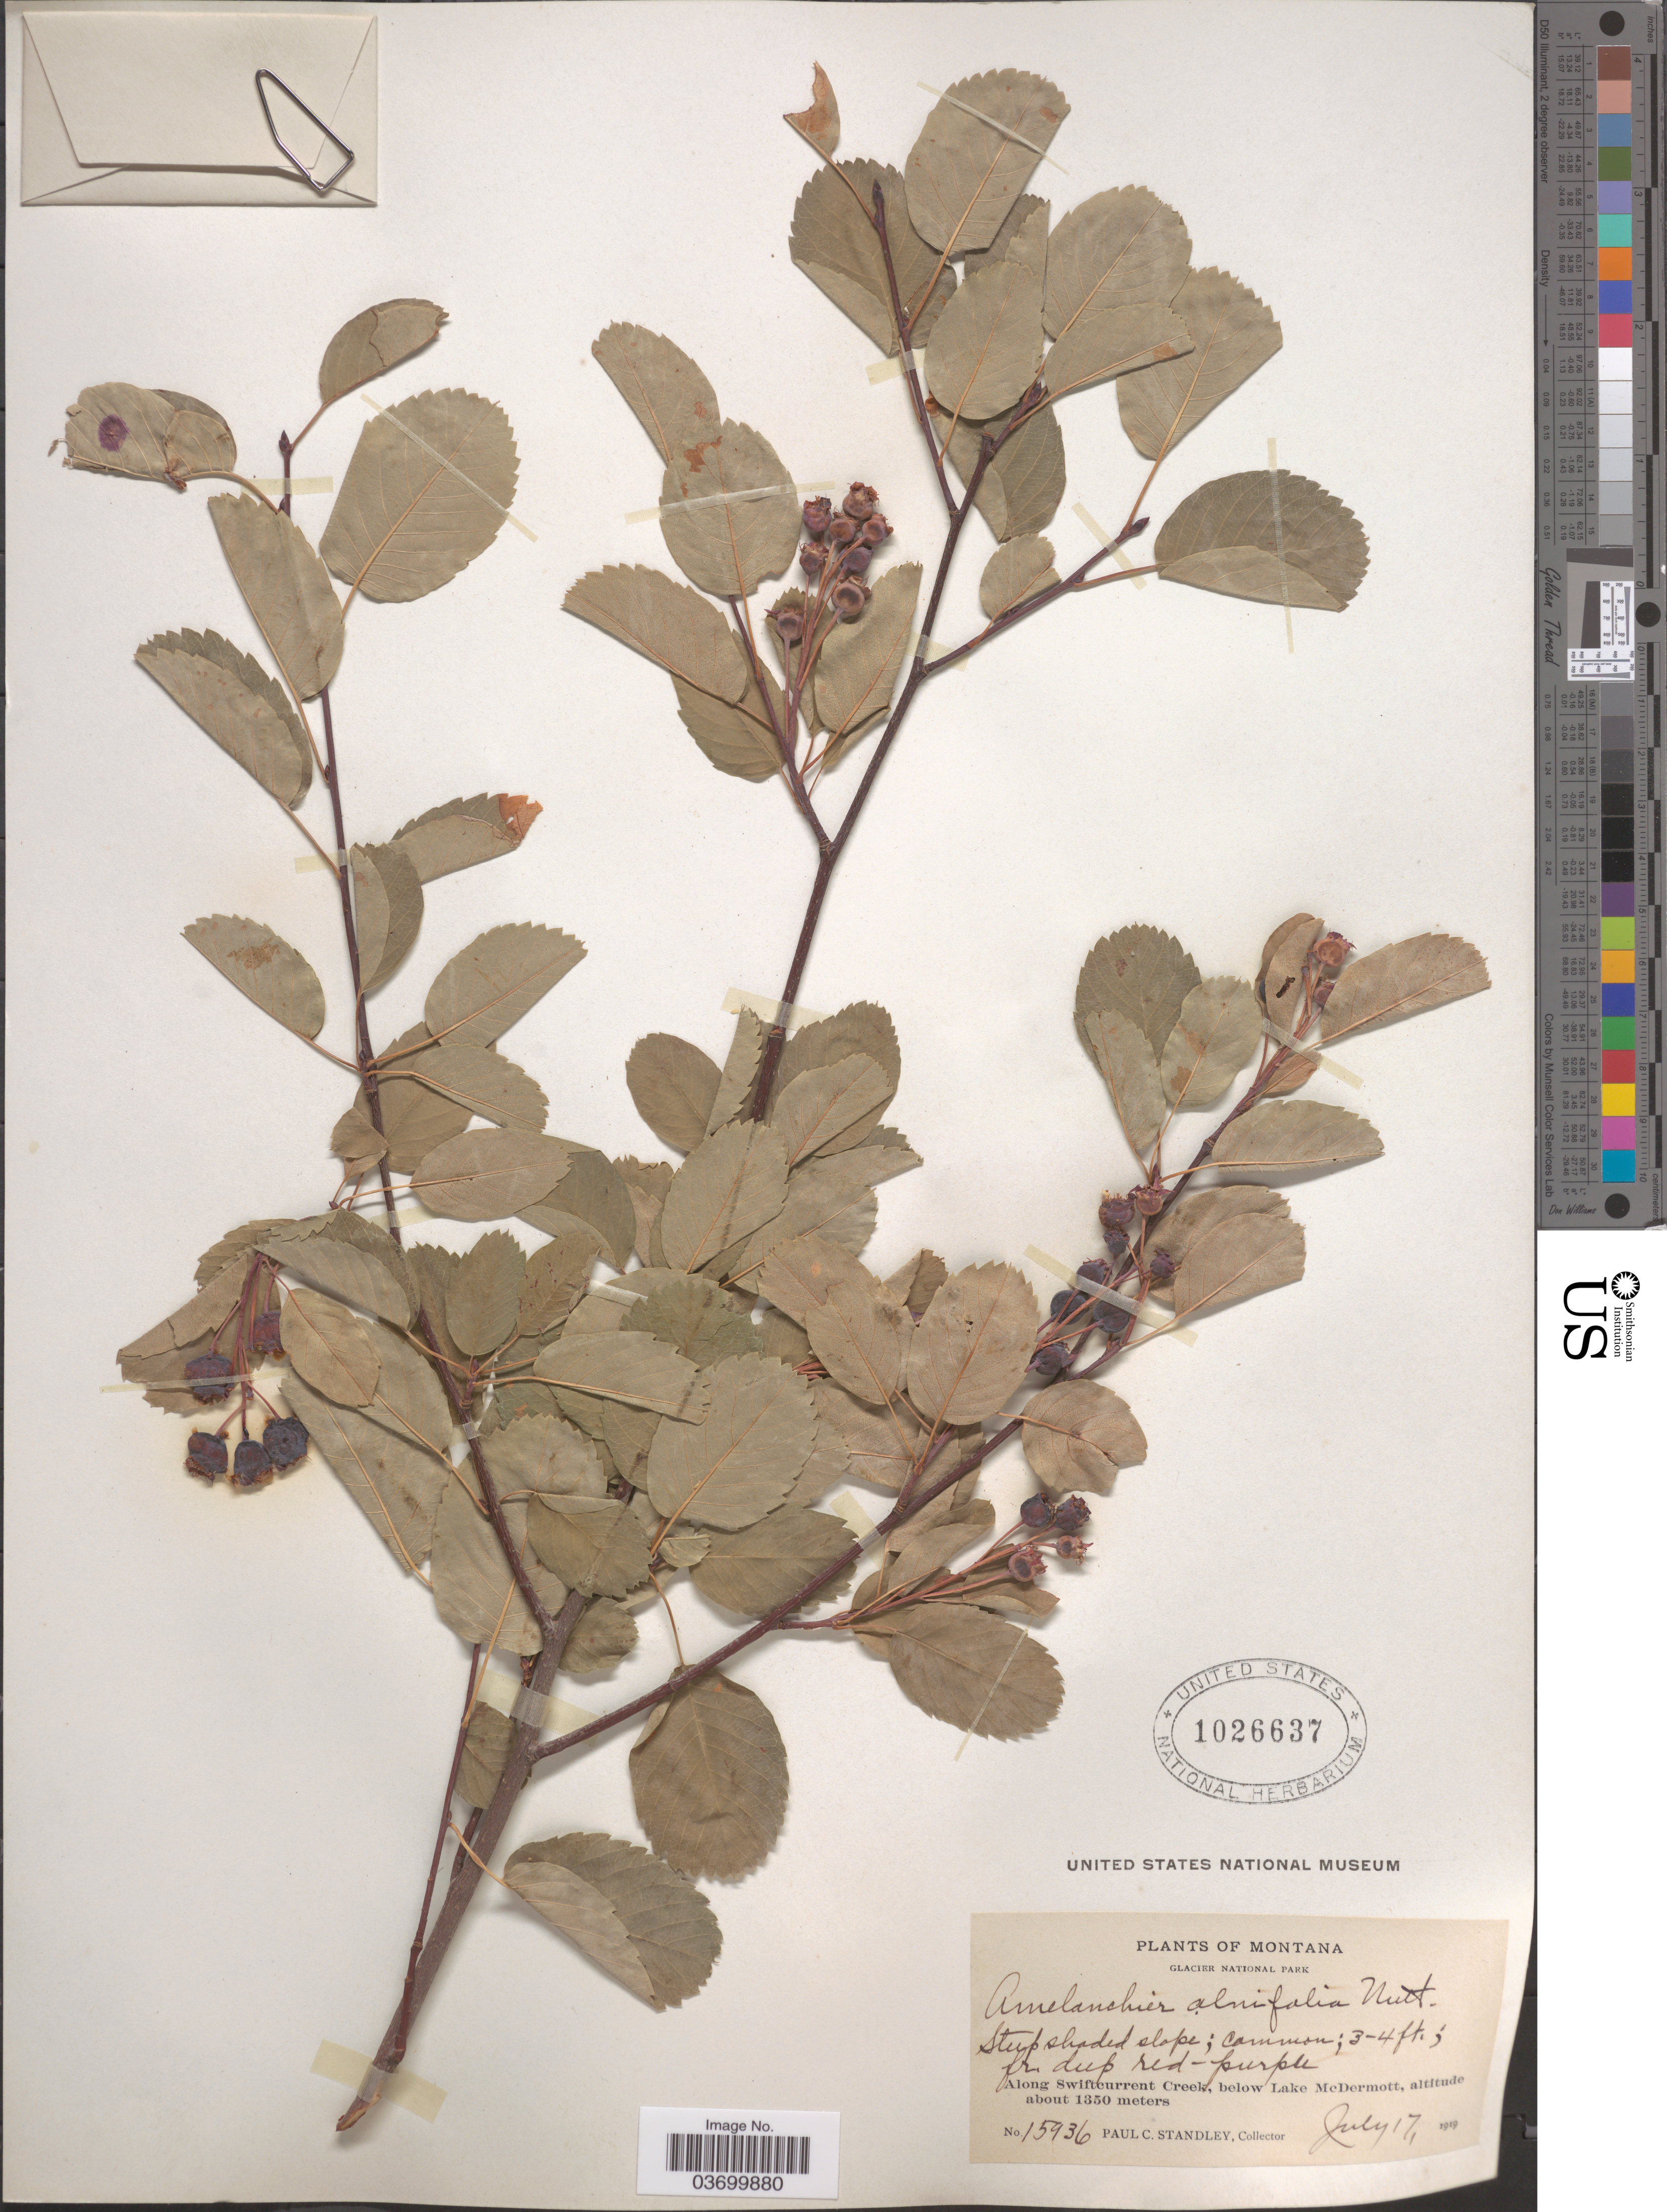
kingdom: Plantae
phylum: Tracheophyta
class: Magnoliopsida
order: Rosales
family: Rosaceae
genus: Amelanchier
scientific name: Amelanchier alnifolia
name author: (Nutt.) Nutt. ex M. Roem.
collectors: P. C. Standley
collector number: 15936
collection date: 1919-07-17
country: United States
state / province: Montana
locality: Glacier National Park. Along Swiftcurrent Creek, below Lake McDermott.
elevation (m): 1350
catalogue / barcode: US 1026637